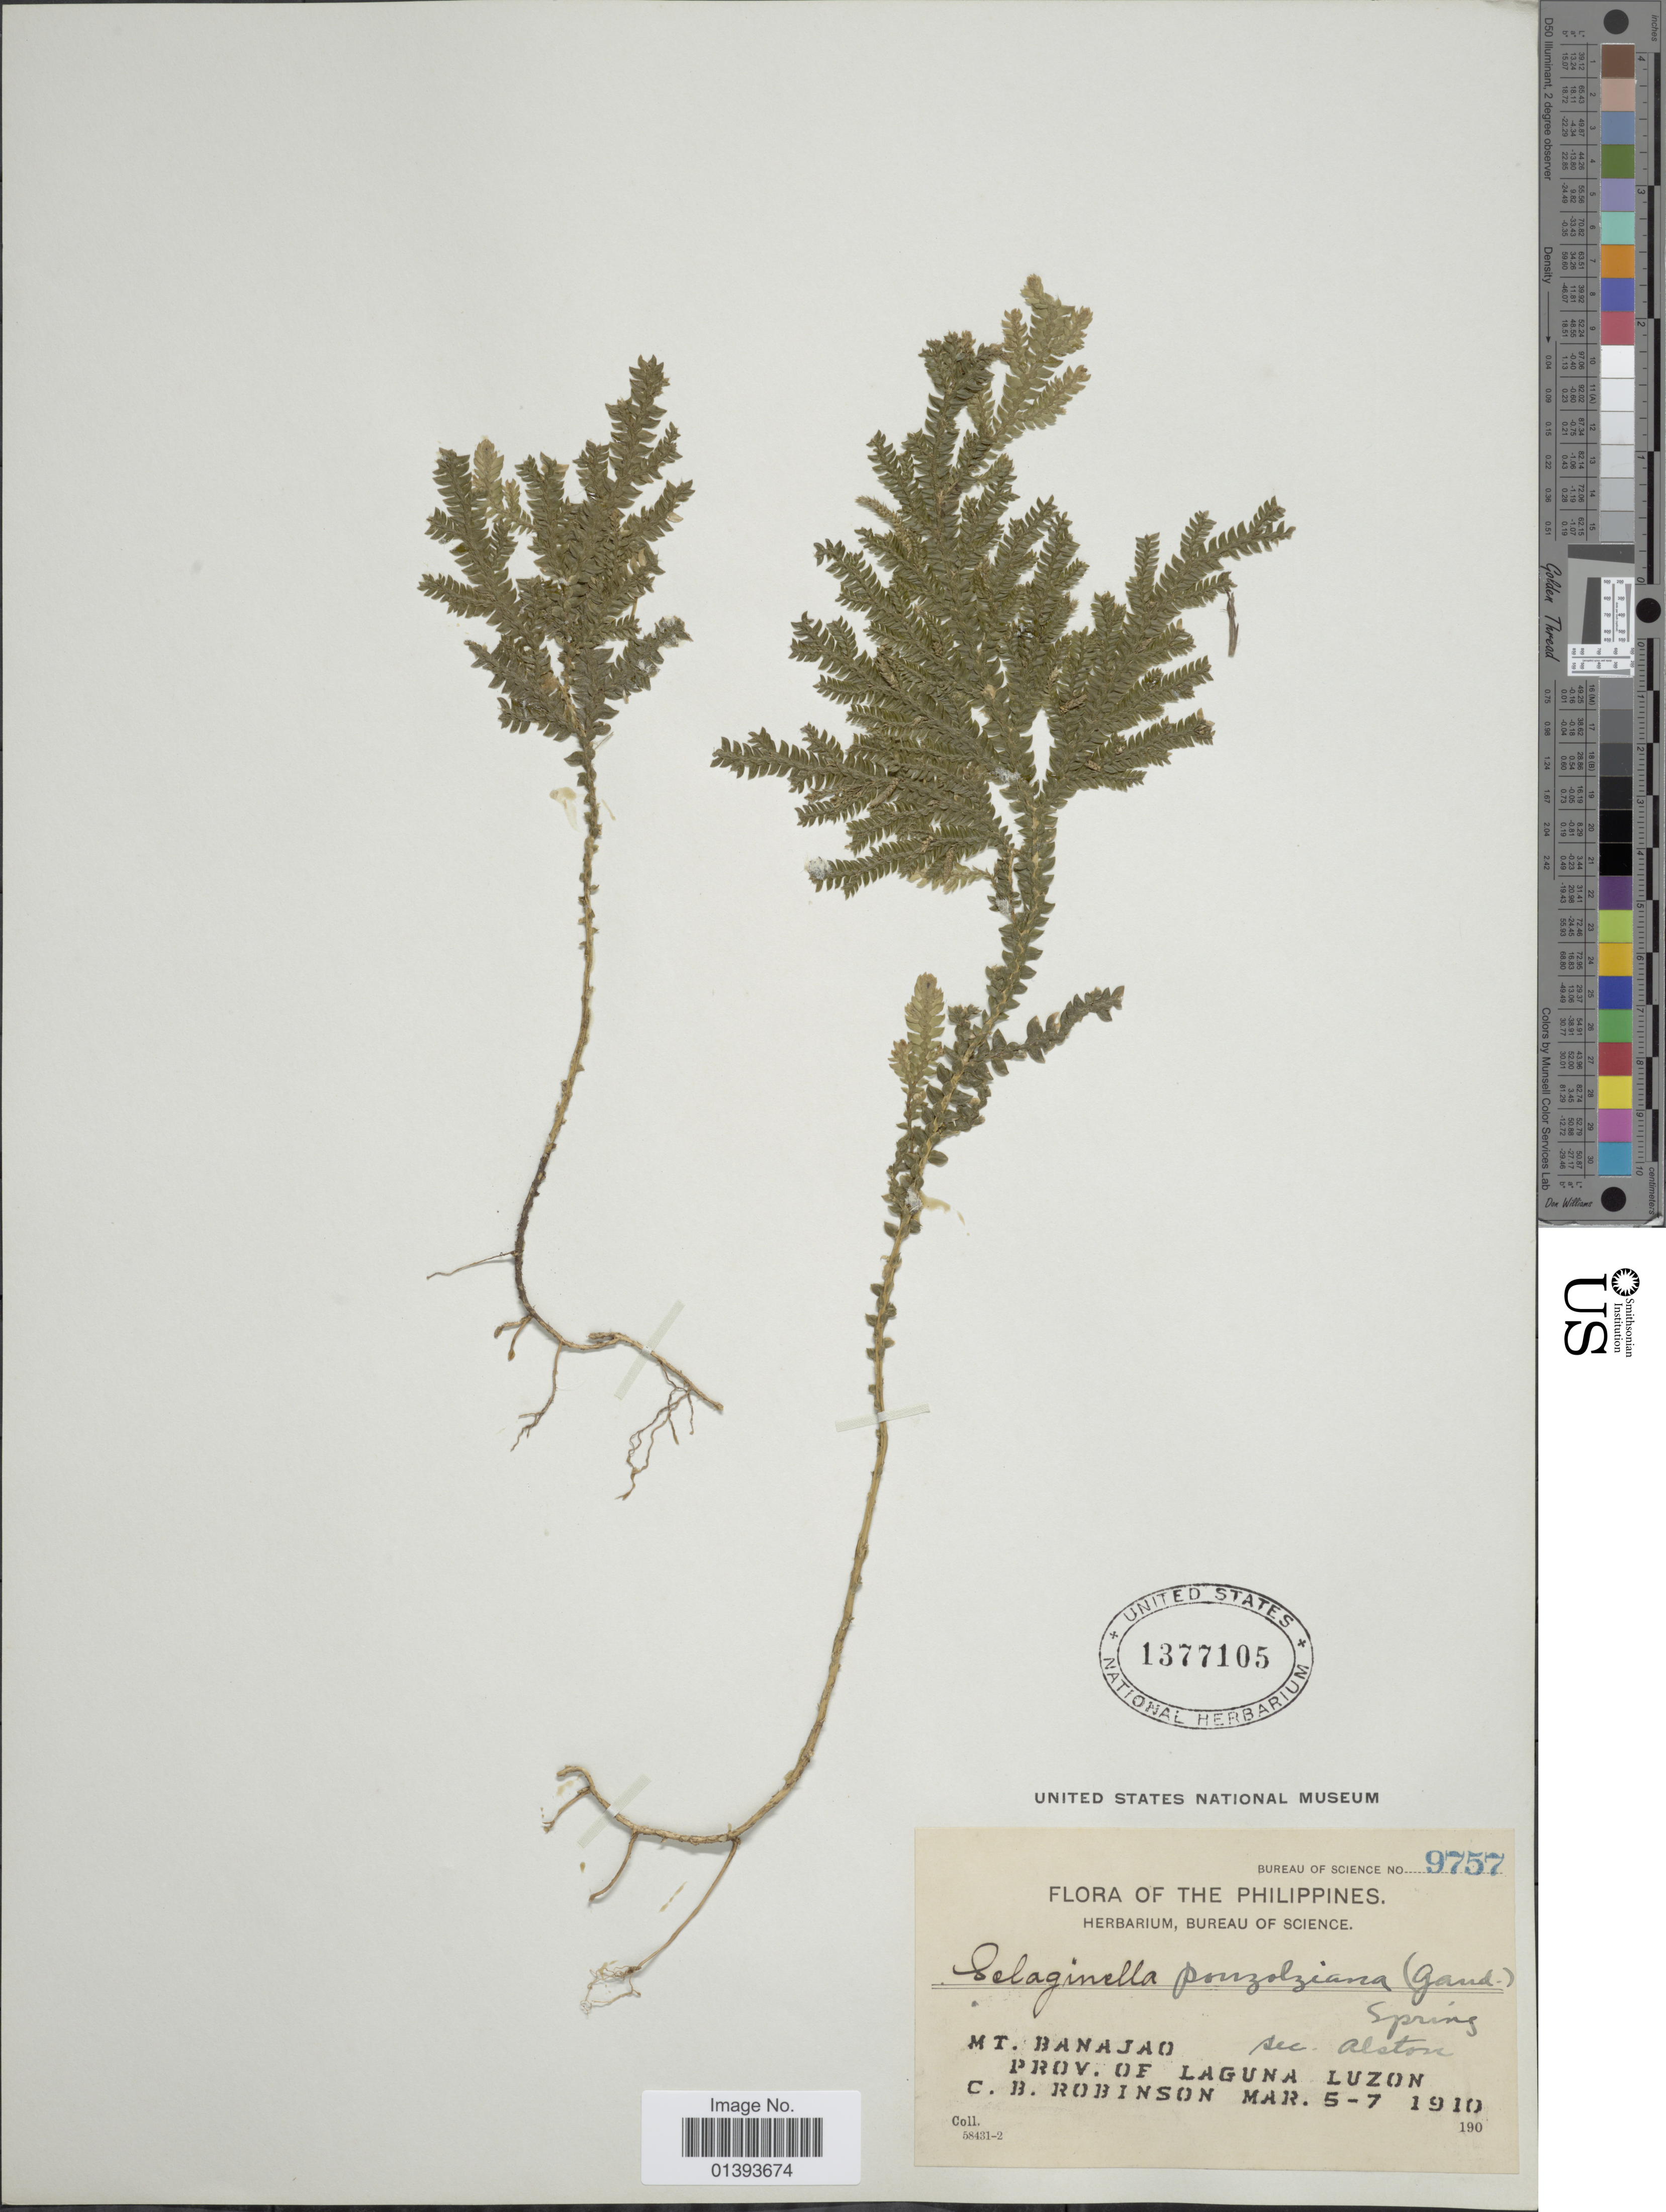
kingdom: Plantae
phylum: Tracheophyta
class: Lycopodiopsida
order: Selaginellales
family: Selaginellaceae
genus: Selaginella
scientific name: Selaginella delicatula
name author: (Desv.) Alston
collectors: C. Robinson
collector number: Bureau of Science 9757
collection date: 1910-03-05/1910-03-07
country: Philippines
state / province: Central Luzon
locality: Mt. Banajao, prov. of Laguna Luzon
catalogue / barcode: US 1377105